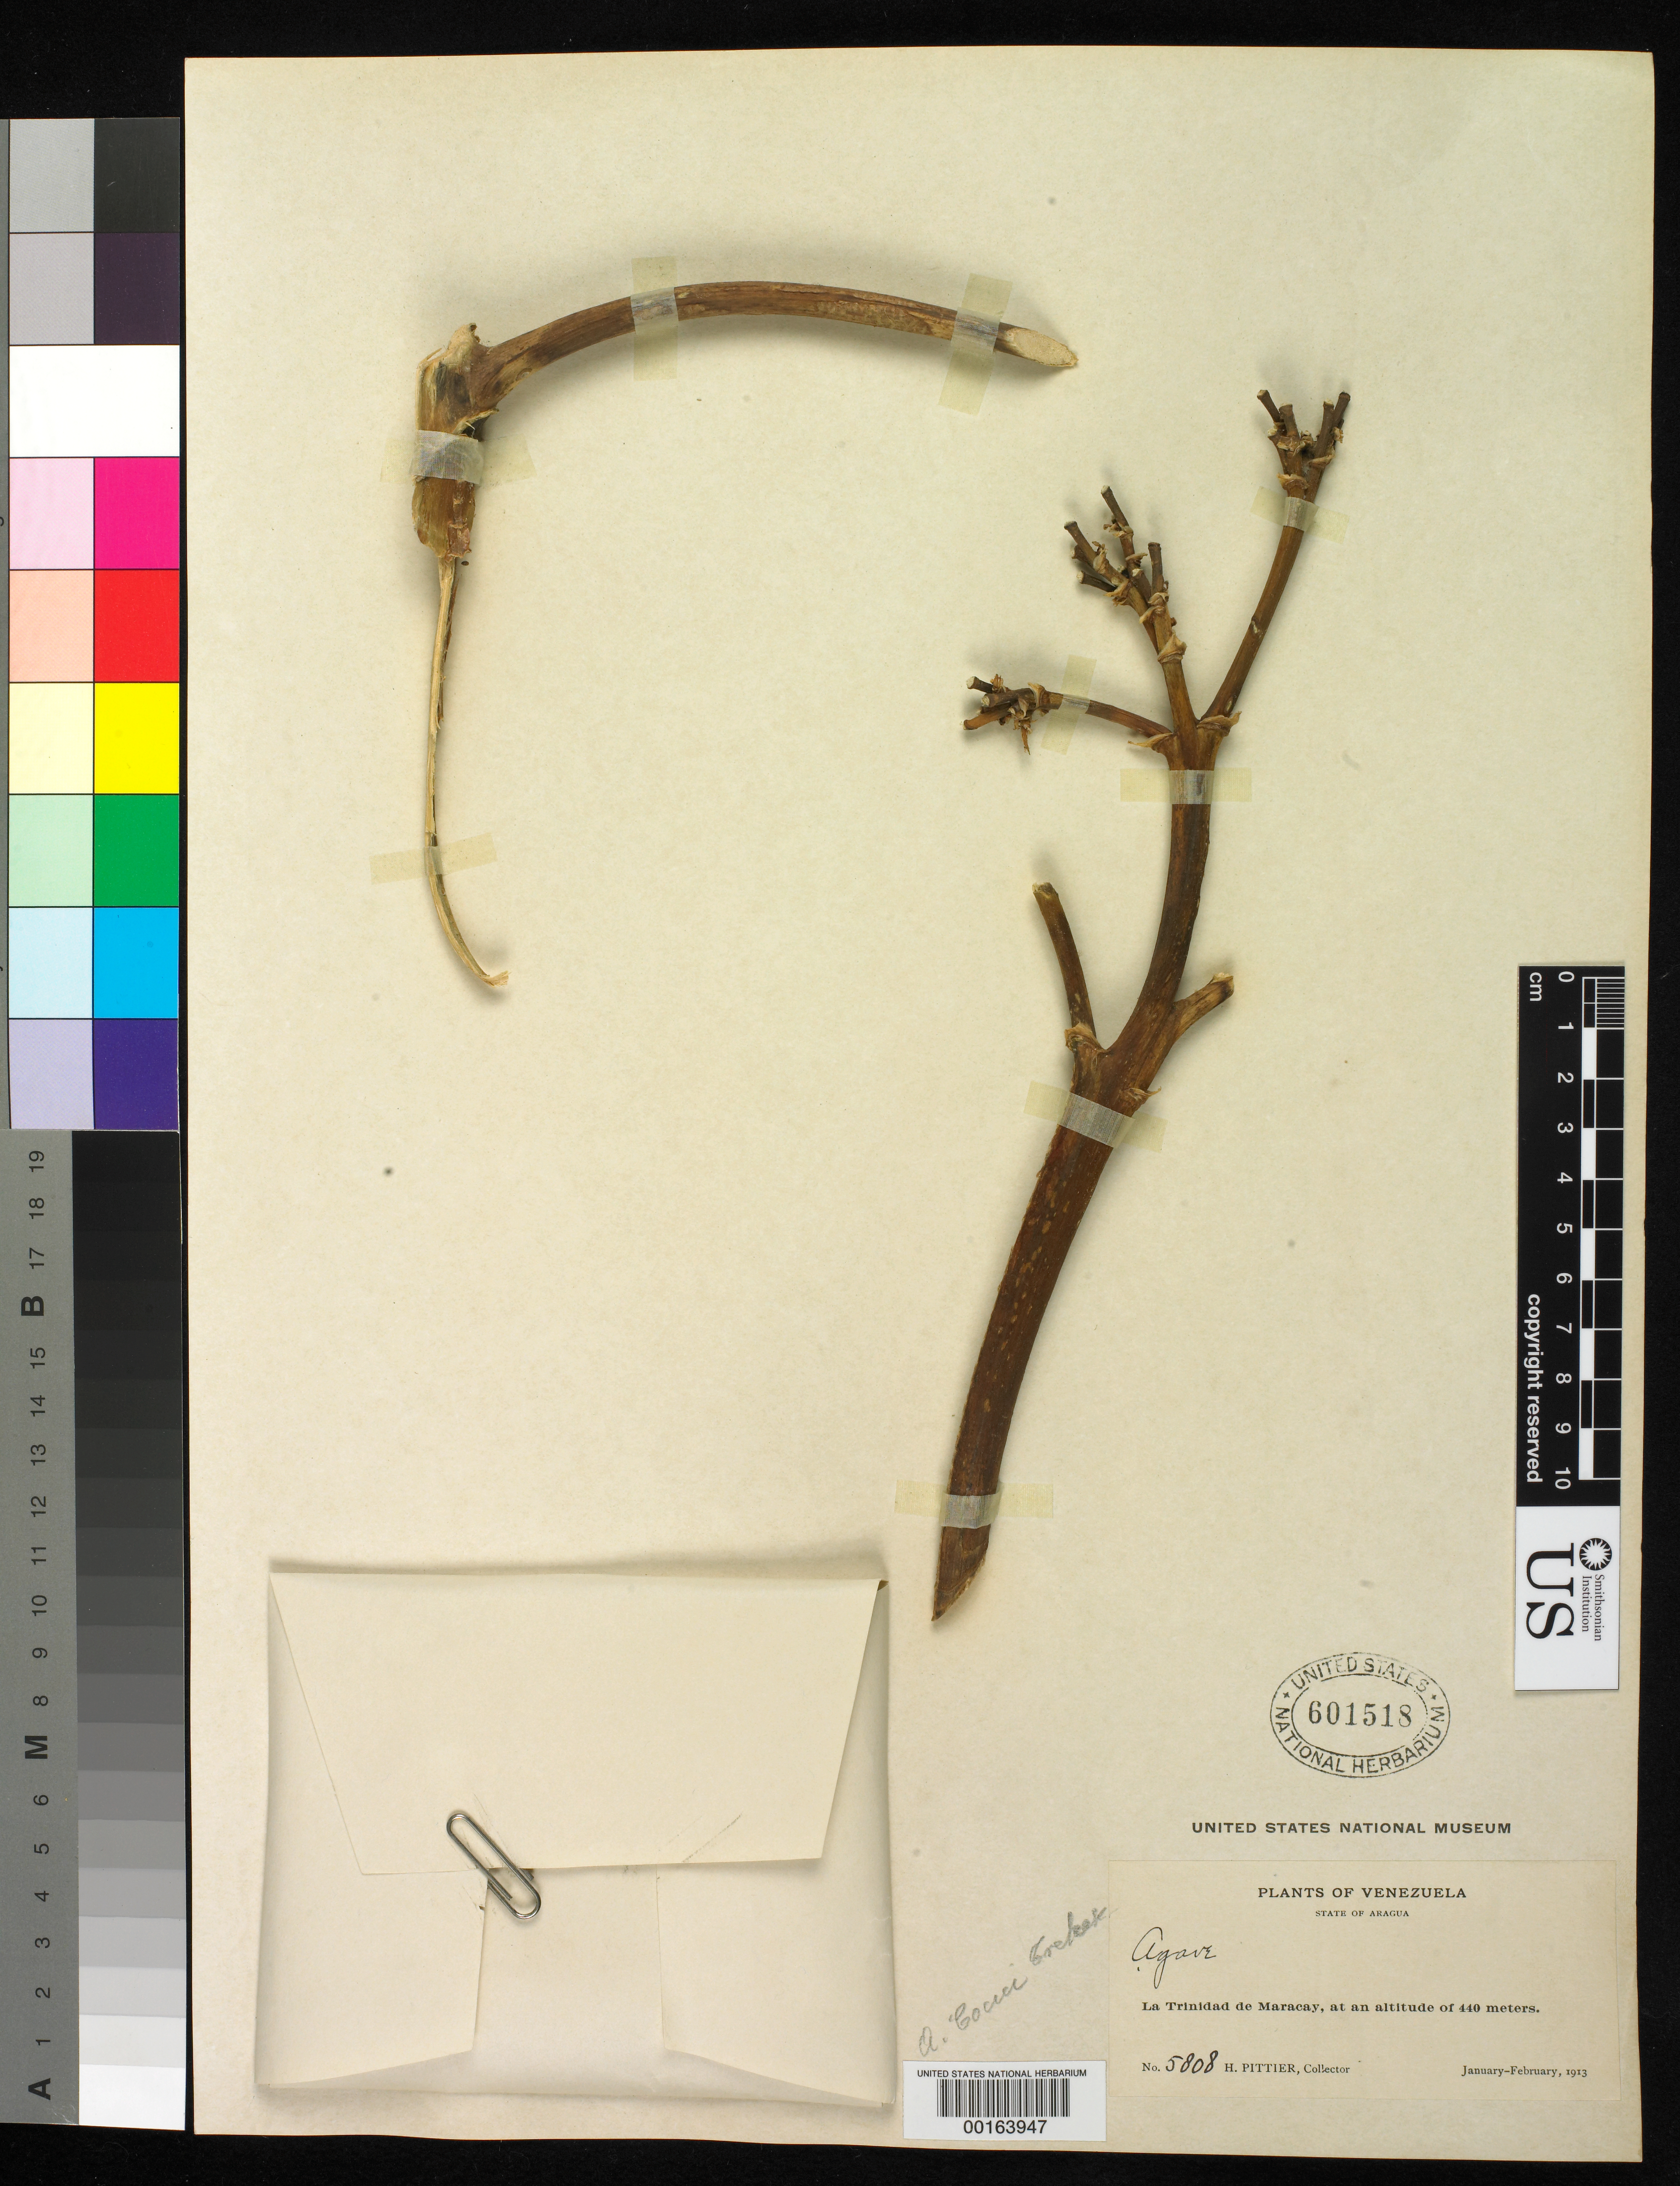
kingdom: Plantae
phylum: Tracheophyta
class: Liliopsida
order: Asparagales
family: Asparagaceae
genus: Agave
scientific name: Agave cocui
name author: Trel.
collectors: H. F. Pittier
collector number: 5808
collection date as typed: Jan 1913 to -- Feb 1913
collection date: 1913-01/1913-02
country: Venezuela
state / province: Aragua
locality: La trinidad de maracay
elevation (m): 440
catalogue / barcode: US 601518